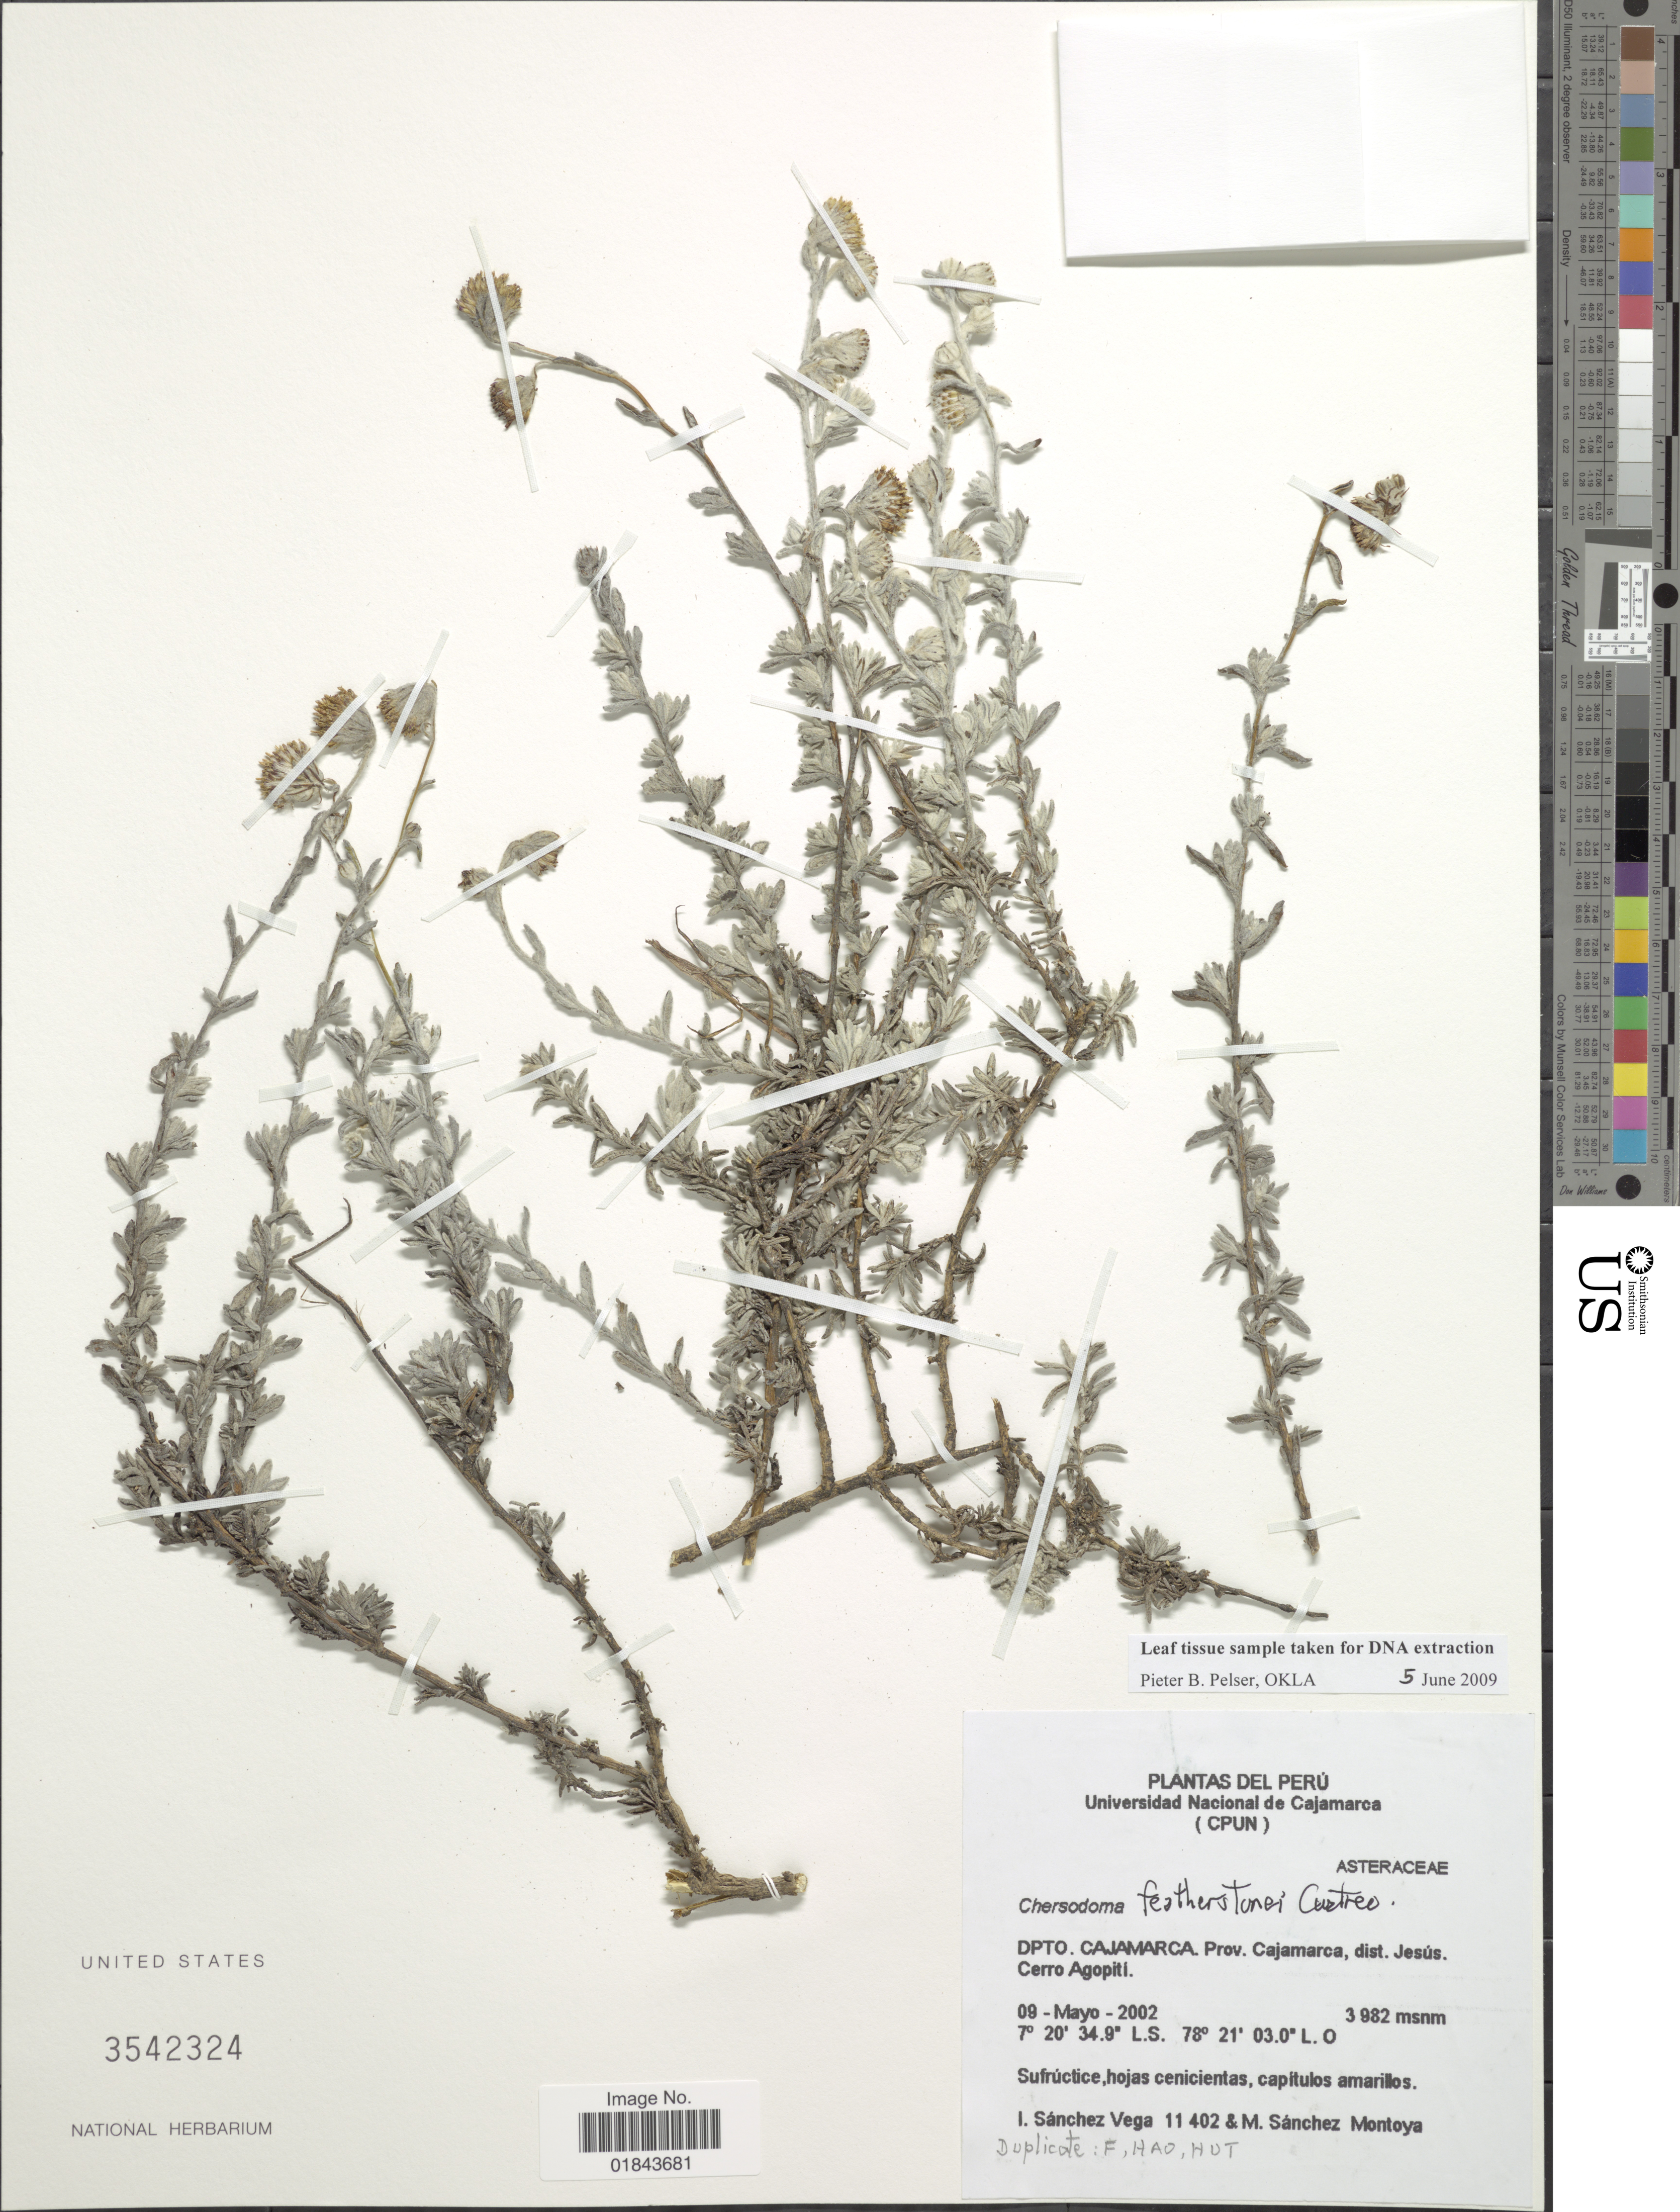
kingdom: Plantae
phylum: Tracheophyta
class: Magnoliopsida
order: Asterales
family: Asteraceae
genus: Chersodoma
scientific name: Chersodoma sp.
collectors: I. Sánchez Vega & M. Sánchez Montoya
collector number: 511402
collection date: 2002-05-09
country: Peru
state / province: Cajamarca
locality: Dpto. Cajamarca, Prov. Cajamarca, dit. Jesus, Cerro Agopiti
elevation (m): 3982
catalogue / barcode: US 3542324